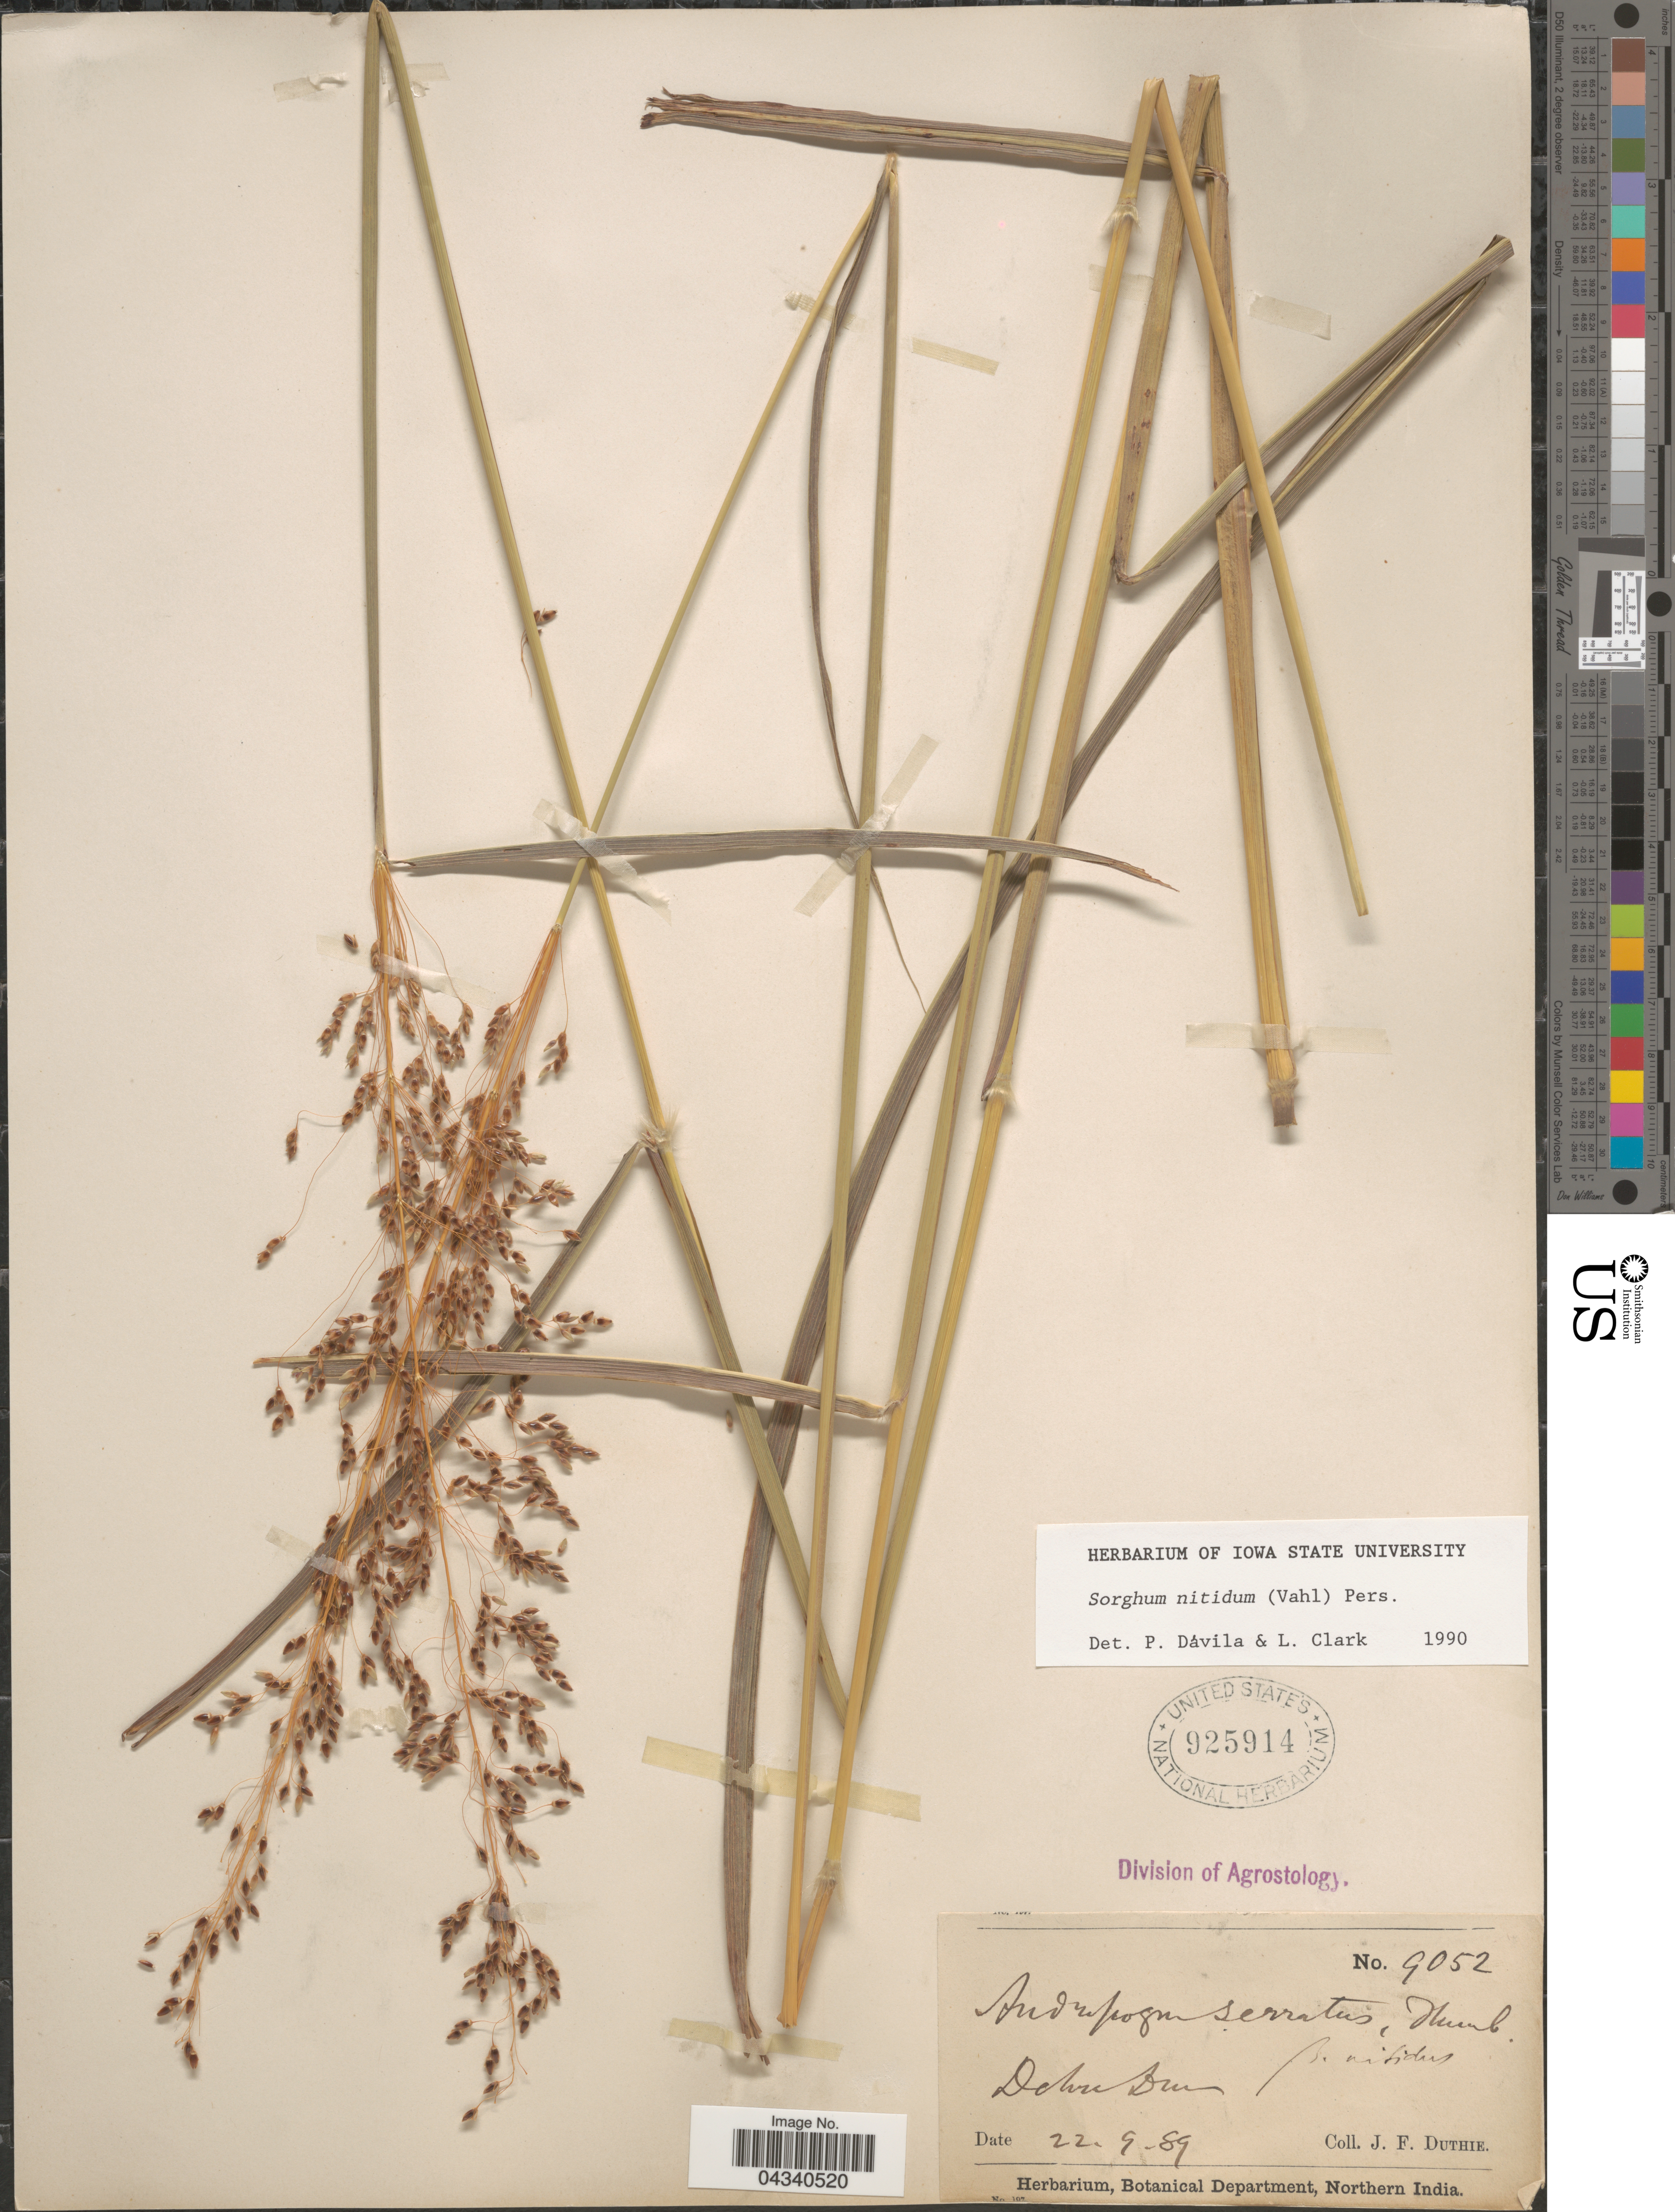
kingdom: Plantae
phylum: Tracheophyta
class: Liliopsida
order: Poales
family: Poaceae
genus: Sorghum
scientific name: Sorghum nitidum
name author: (Vahl) Pers.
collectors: J. F. Duthie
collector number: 9052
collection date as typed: Transcribed d/m/y: 22/9/89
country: India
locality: Dehra Dun.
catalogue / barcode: US 925914